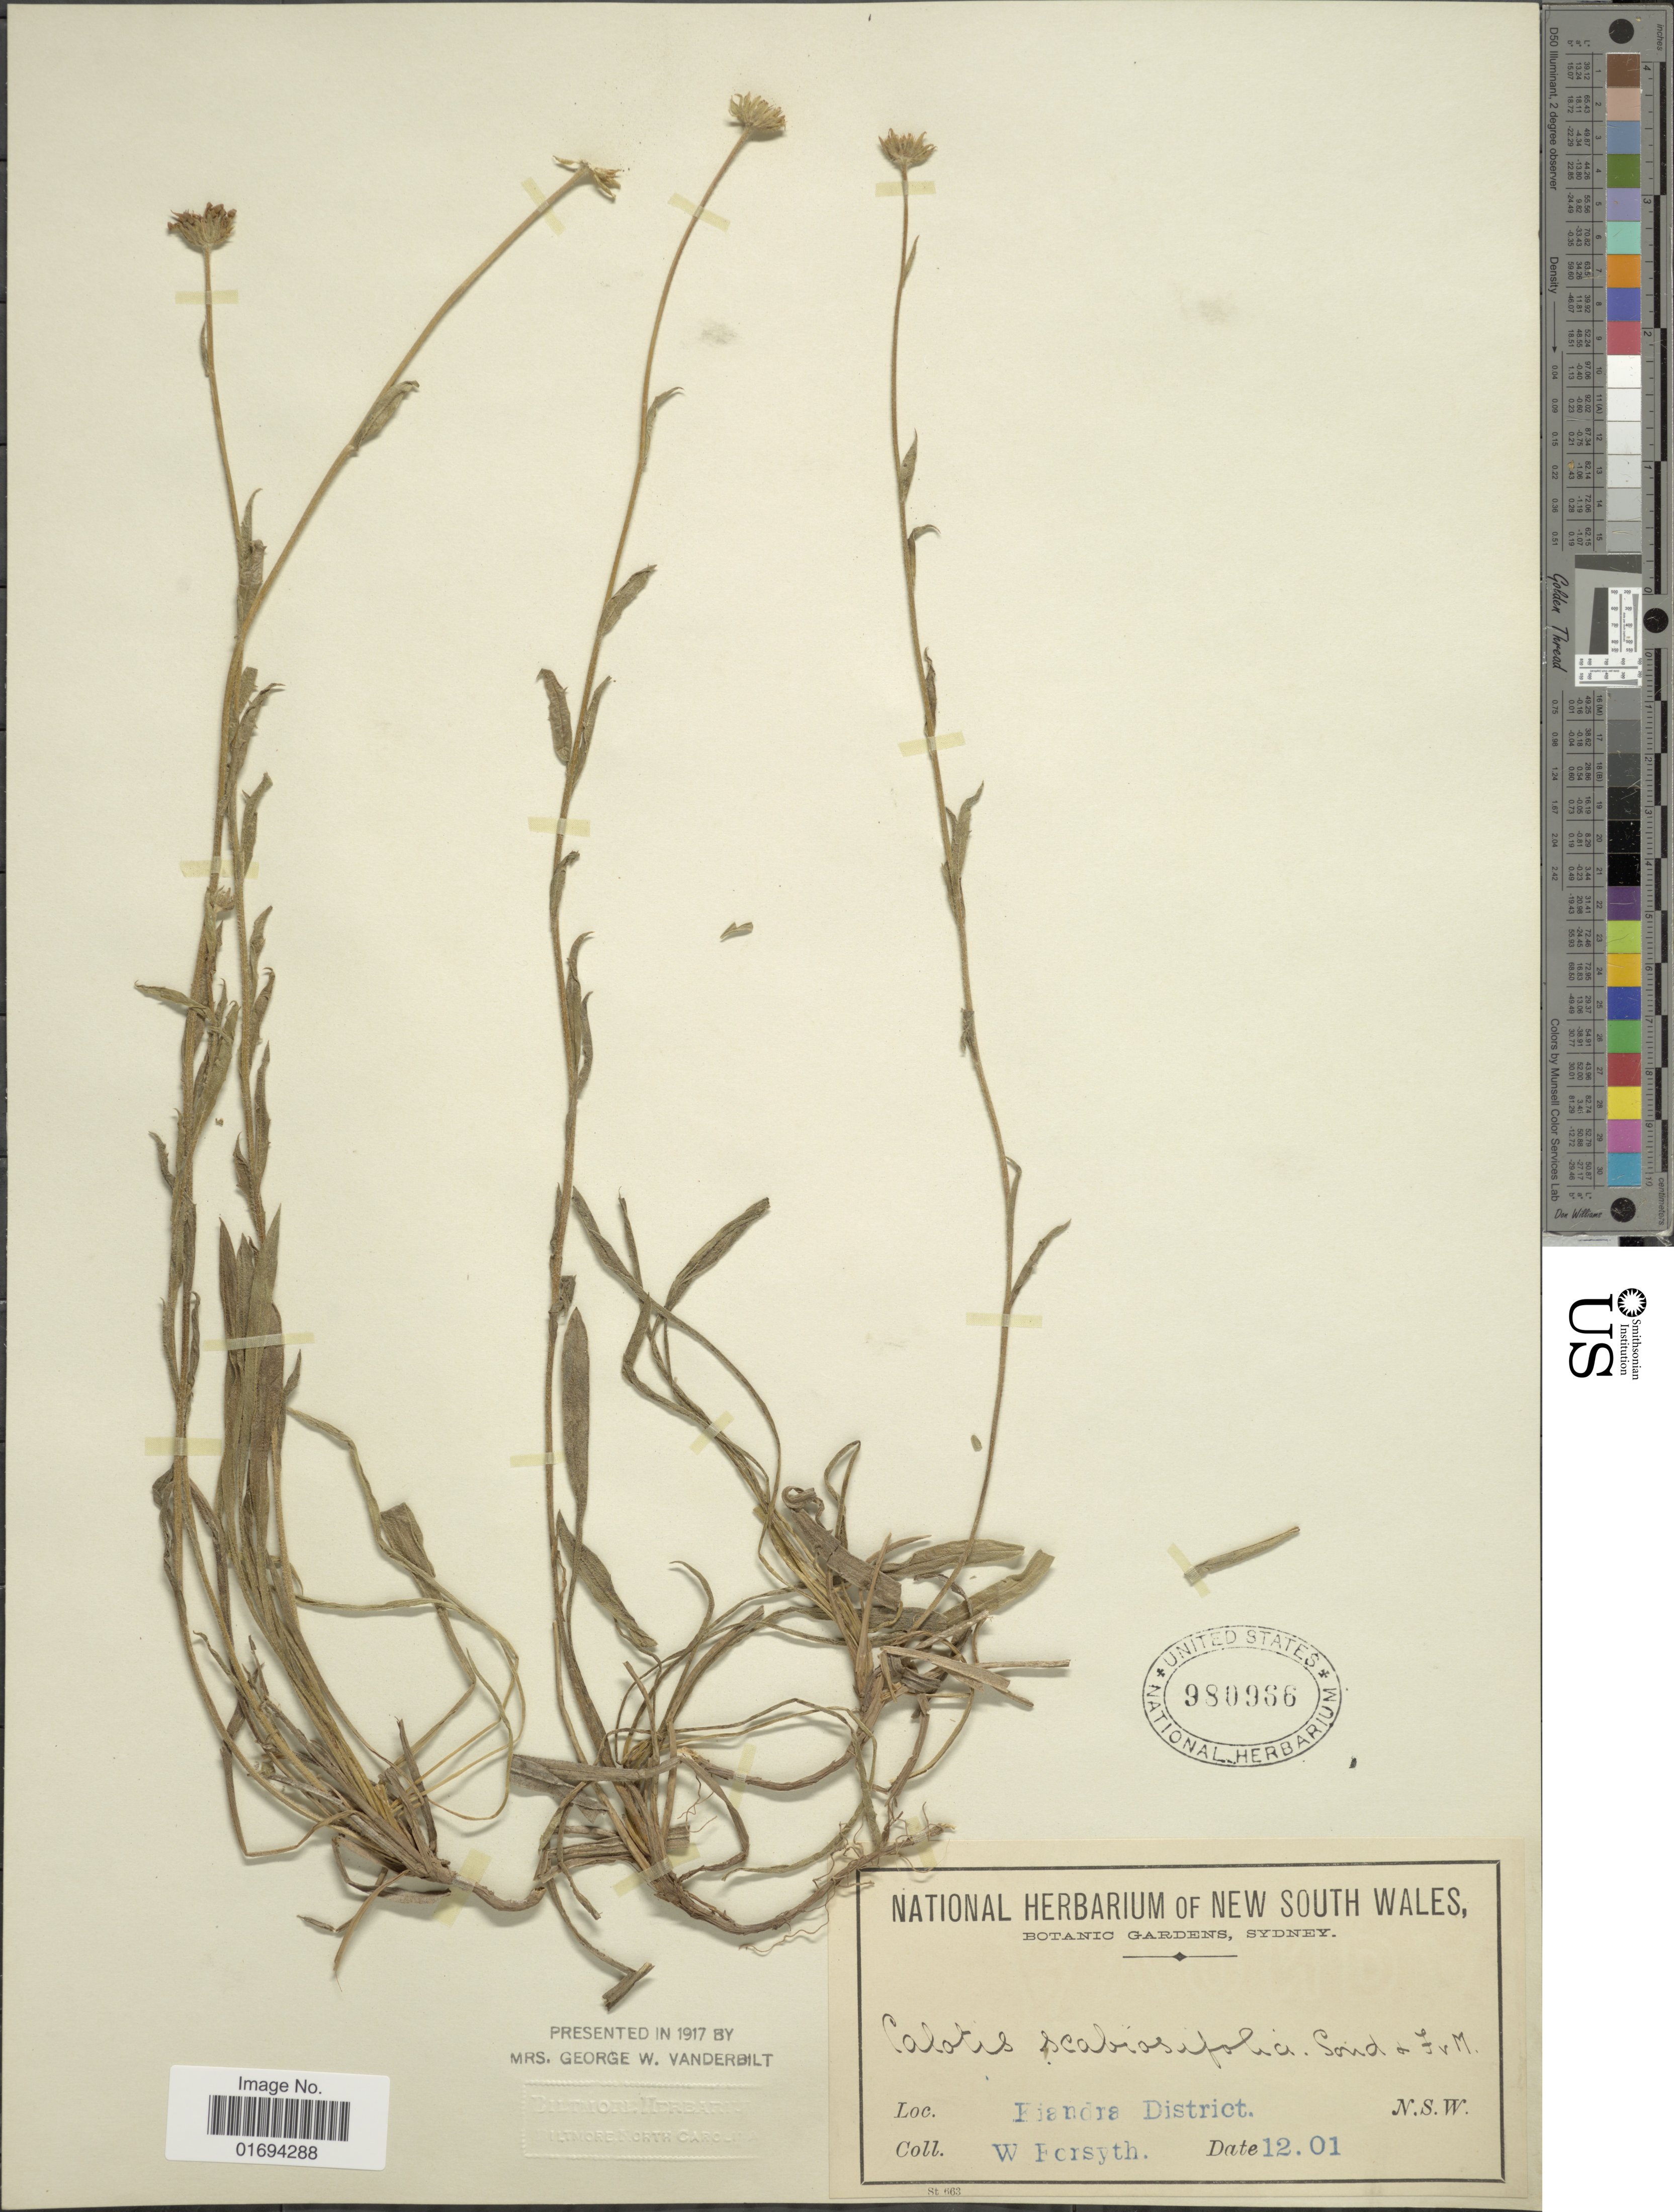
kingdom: Plantae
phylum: Tracheophyta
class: Magnoliopsida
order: Asterales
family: Asteraceae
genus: Calotis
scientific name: Calotis scabiosifolia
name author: Sond. ex F. Muell.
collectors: W. Forsyth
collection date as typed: Transcribed d/m/y: /12/1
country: Australia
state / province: New South Wales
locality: Kiandra District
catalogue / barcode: US 980966